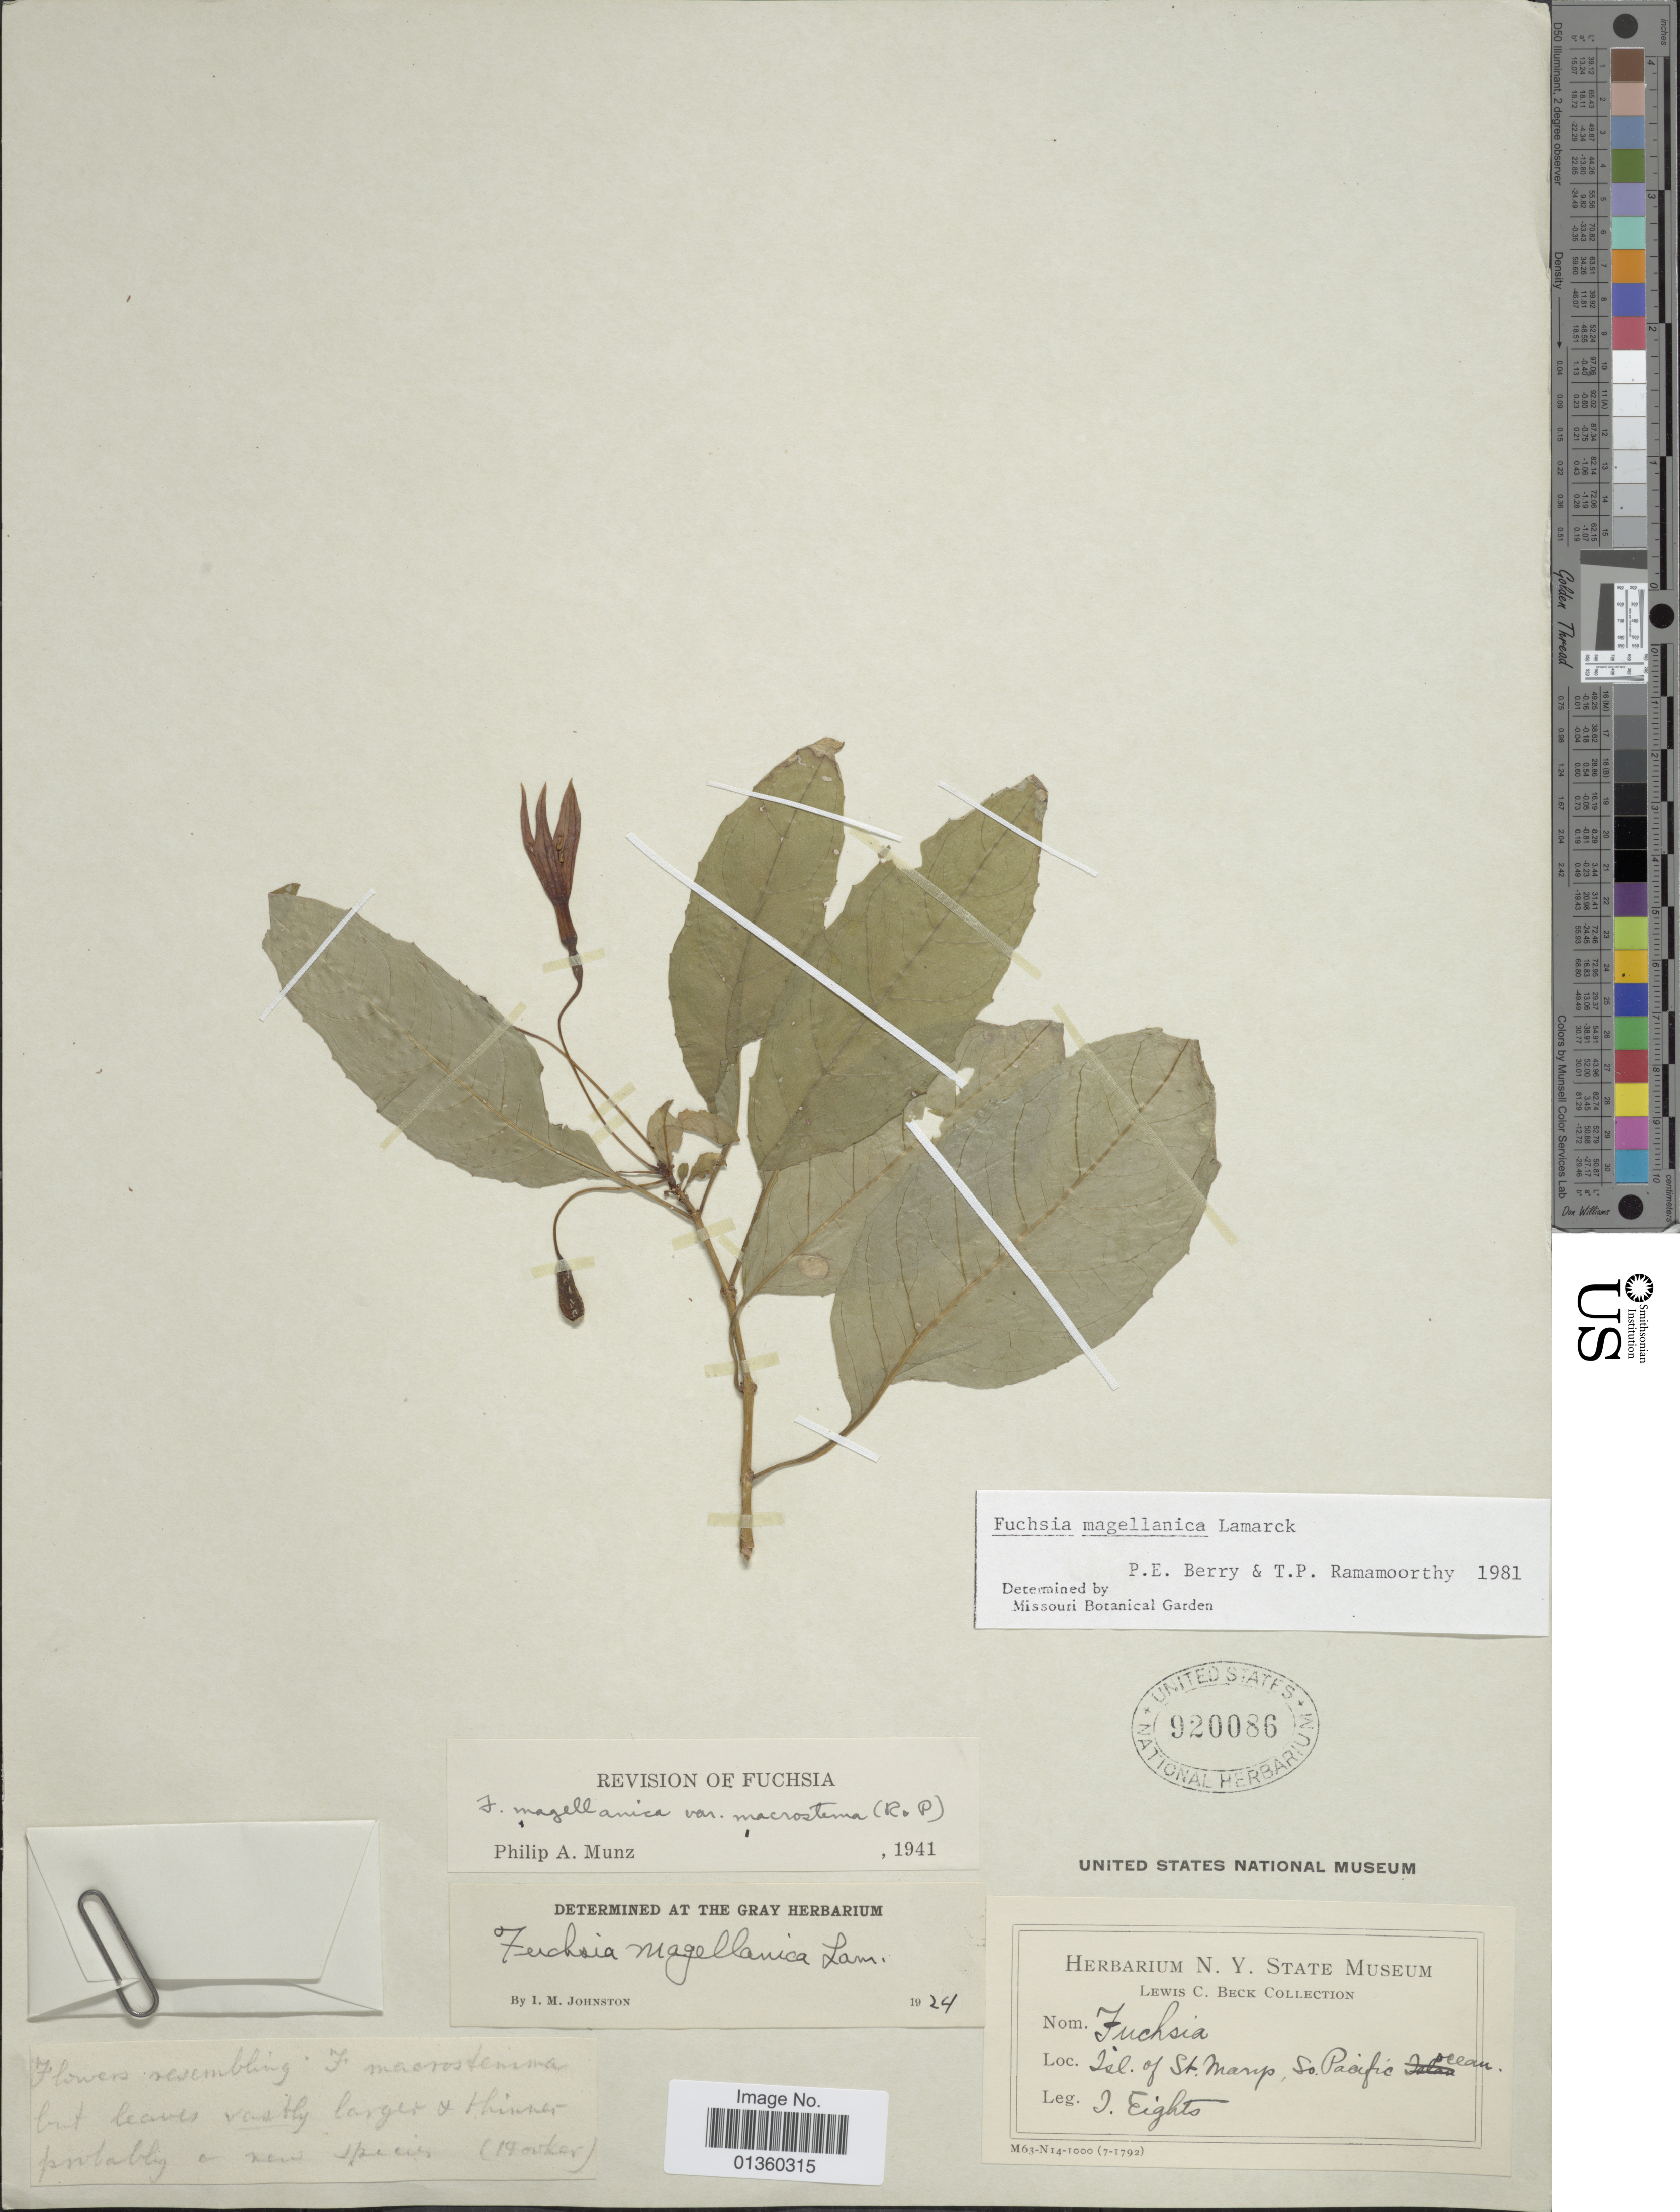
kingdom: Plantae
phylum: Tracheophyta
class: Magnoliopsida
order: Myrtales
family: Onagraceae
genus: Fuchsia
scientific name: Fuchsia magellanica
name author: Lam.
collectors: J. Eights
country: Chile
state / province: Bio-Bío (VIII)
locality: Isl. of St. Marys, So. Pacific ocean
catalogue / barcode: US 920086